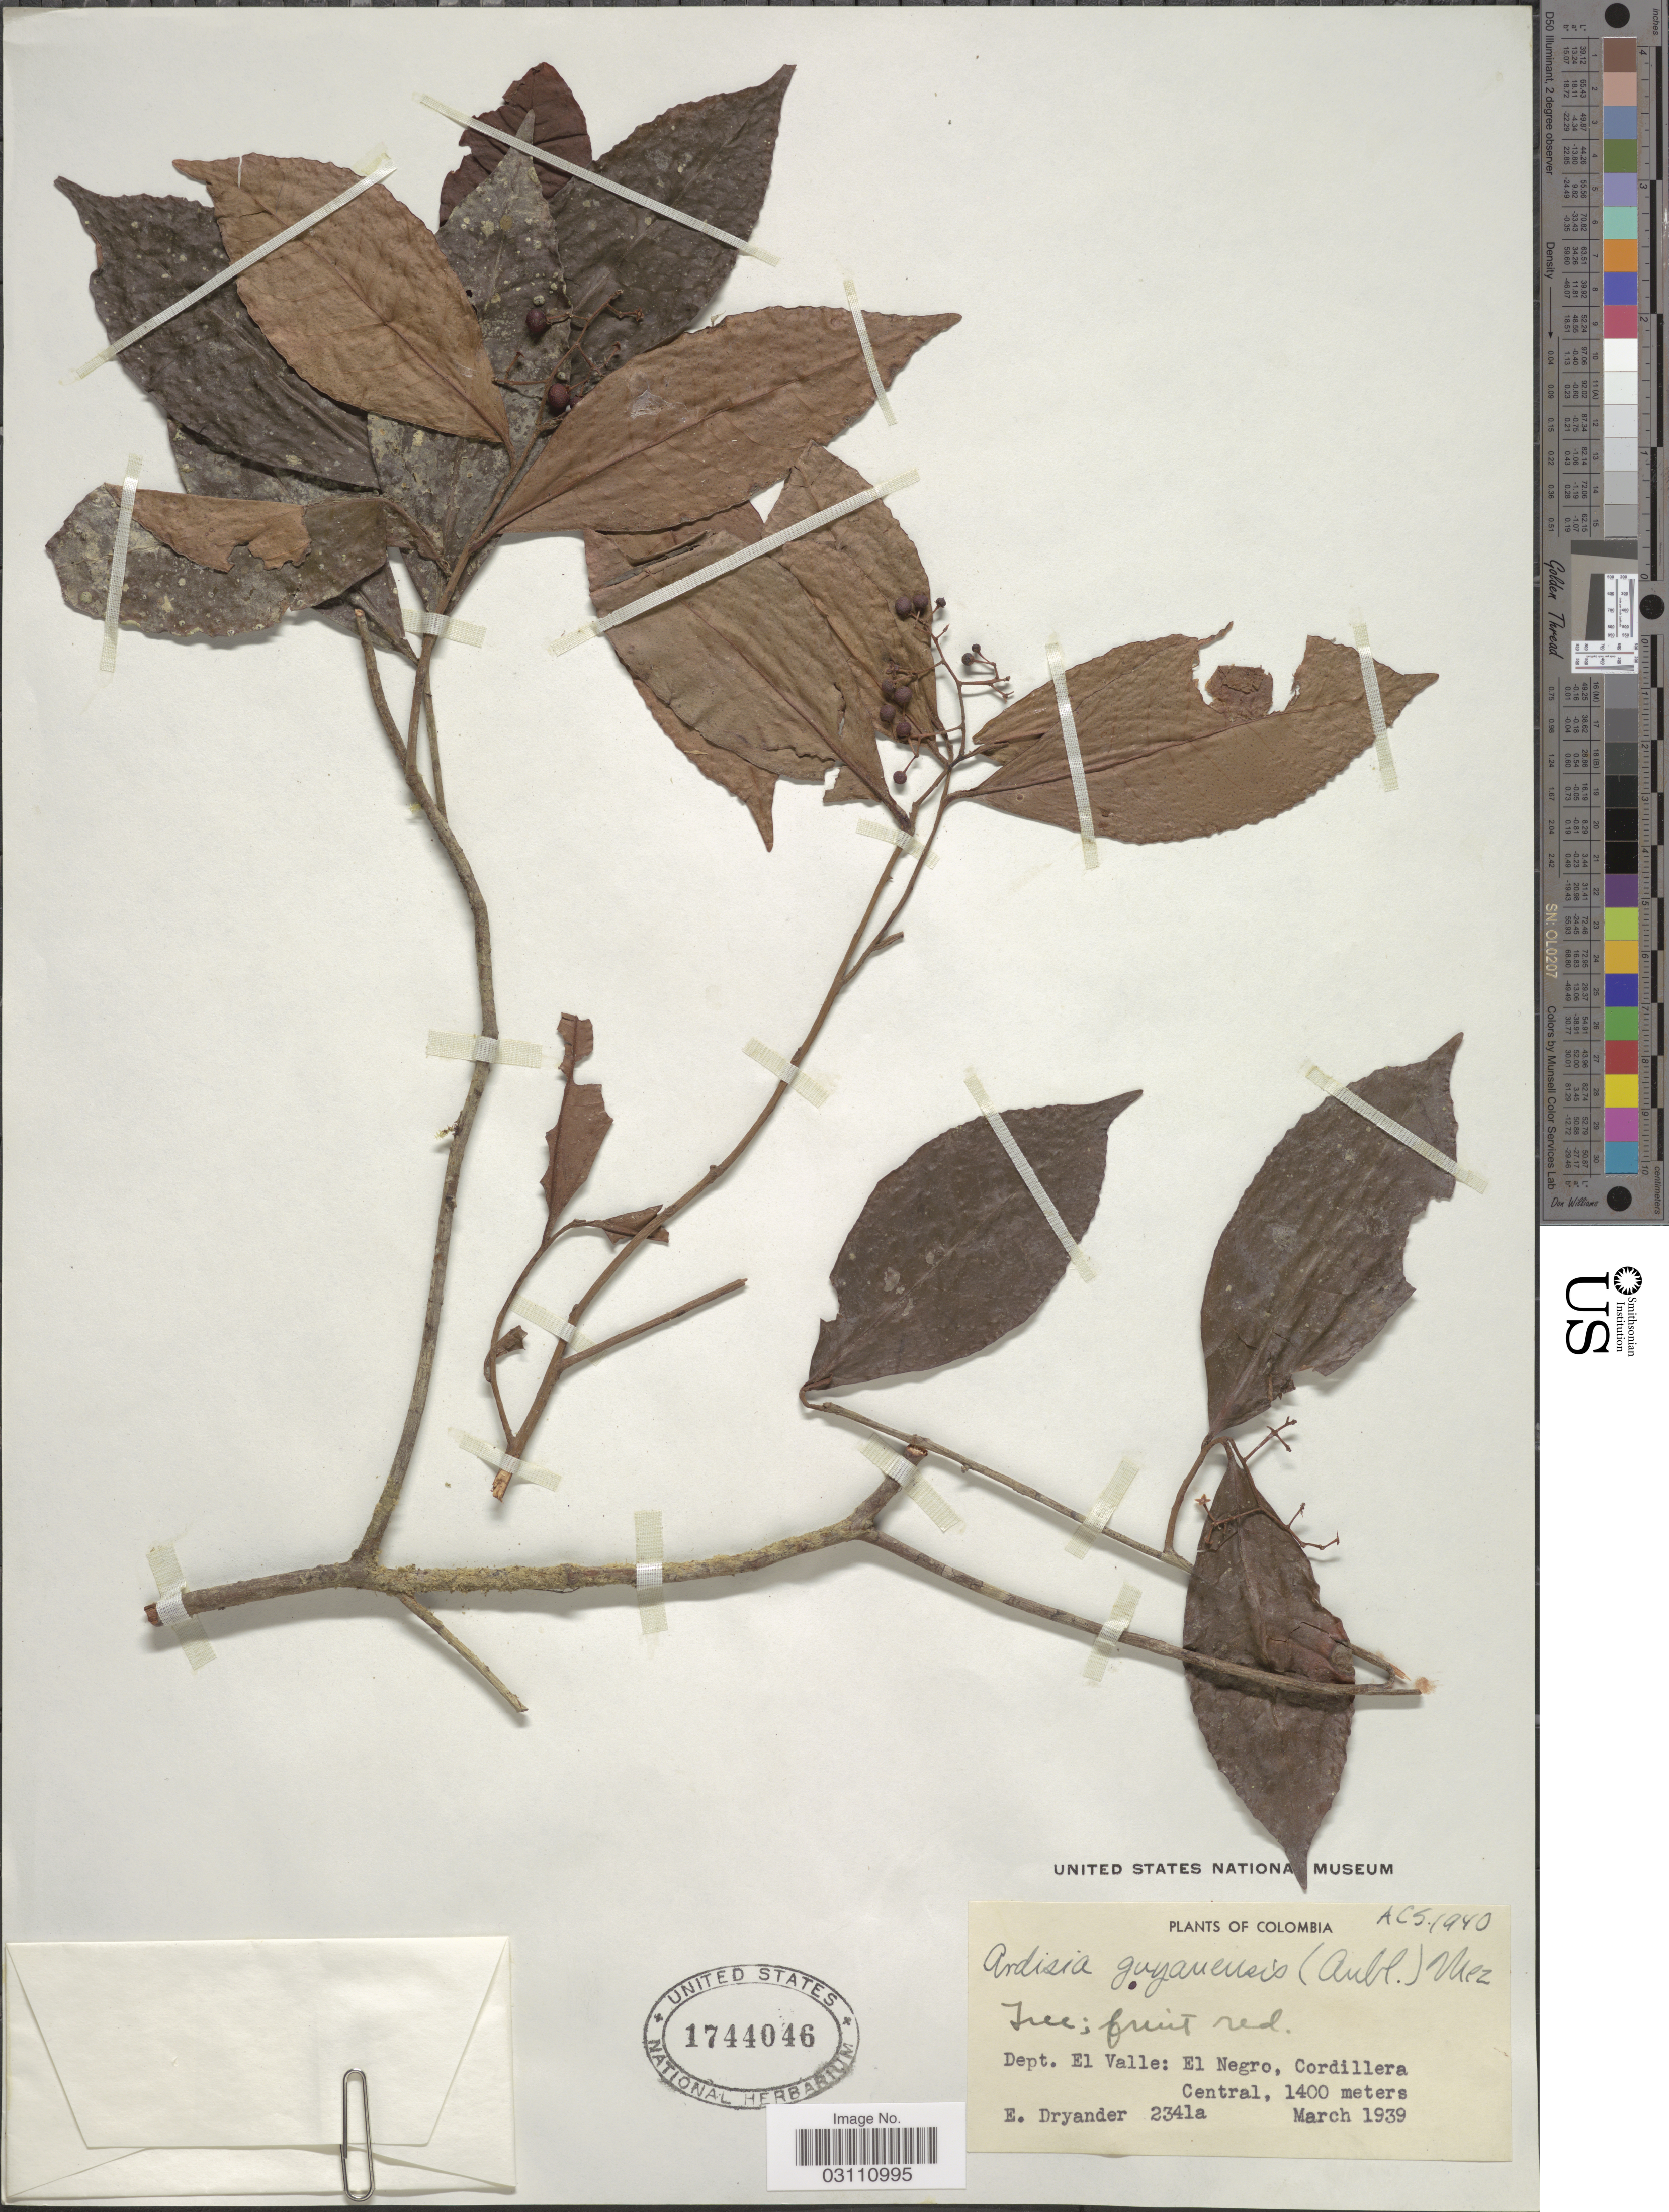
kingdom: Plantae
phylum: Tracheophyta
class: Magnoliopsida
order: Ericales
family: Primulaceae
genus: Ardisia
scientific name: Ardisia guianensis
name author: (Aubl.) Mez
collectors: E. Dryander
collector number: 2341a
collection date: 1939-03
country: Colombia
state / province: Valle del Cauca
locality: Dept. El Valle: El Negro, Cordillera Central.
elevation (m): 1400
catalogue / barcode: US 1744046